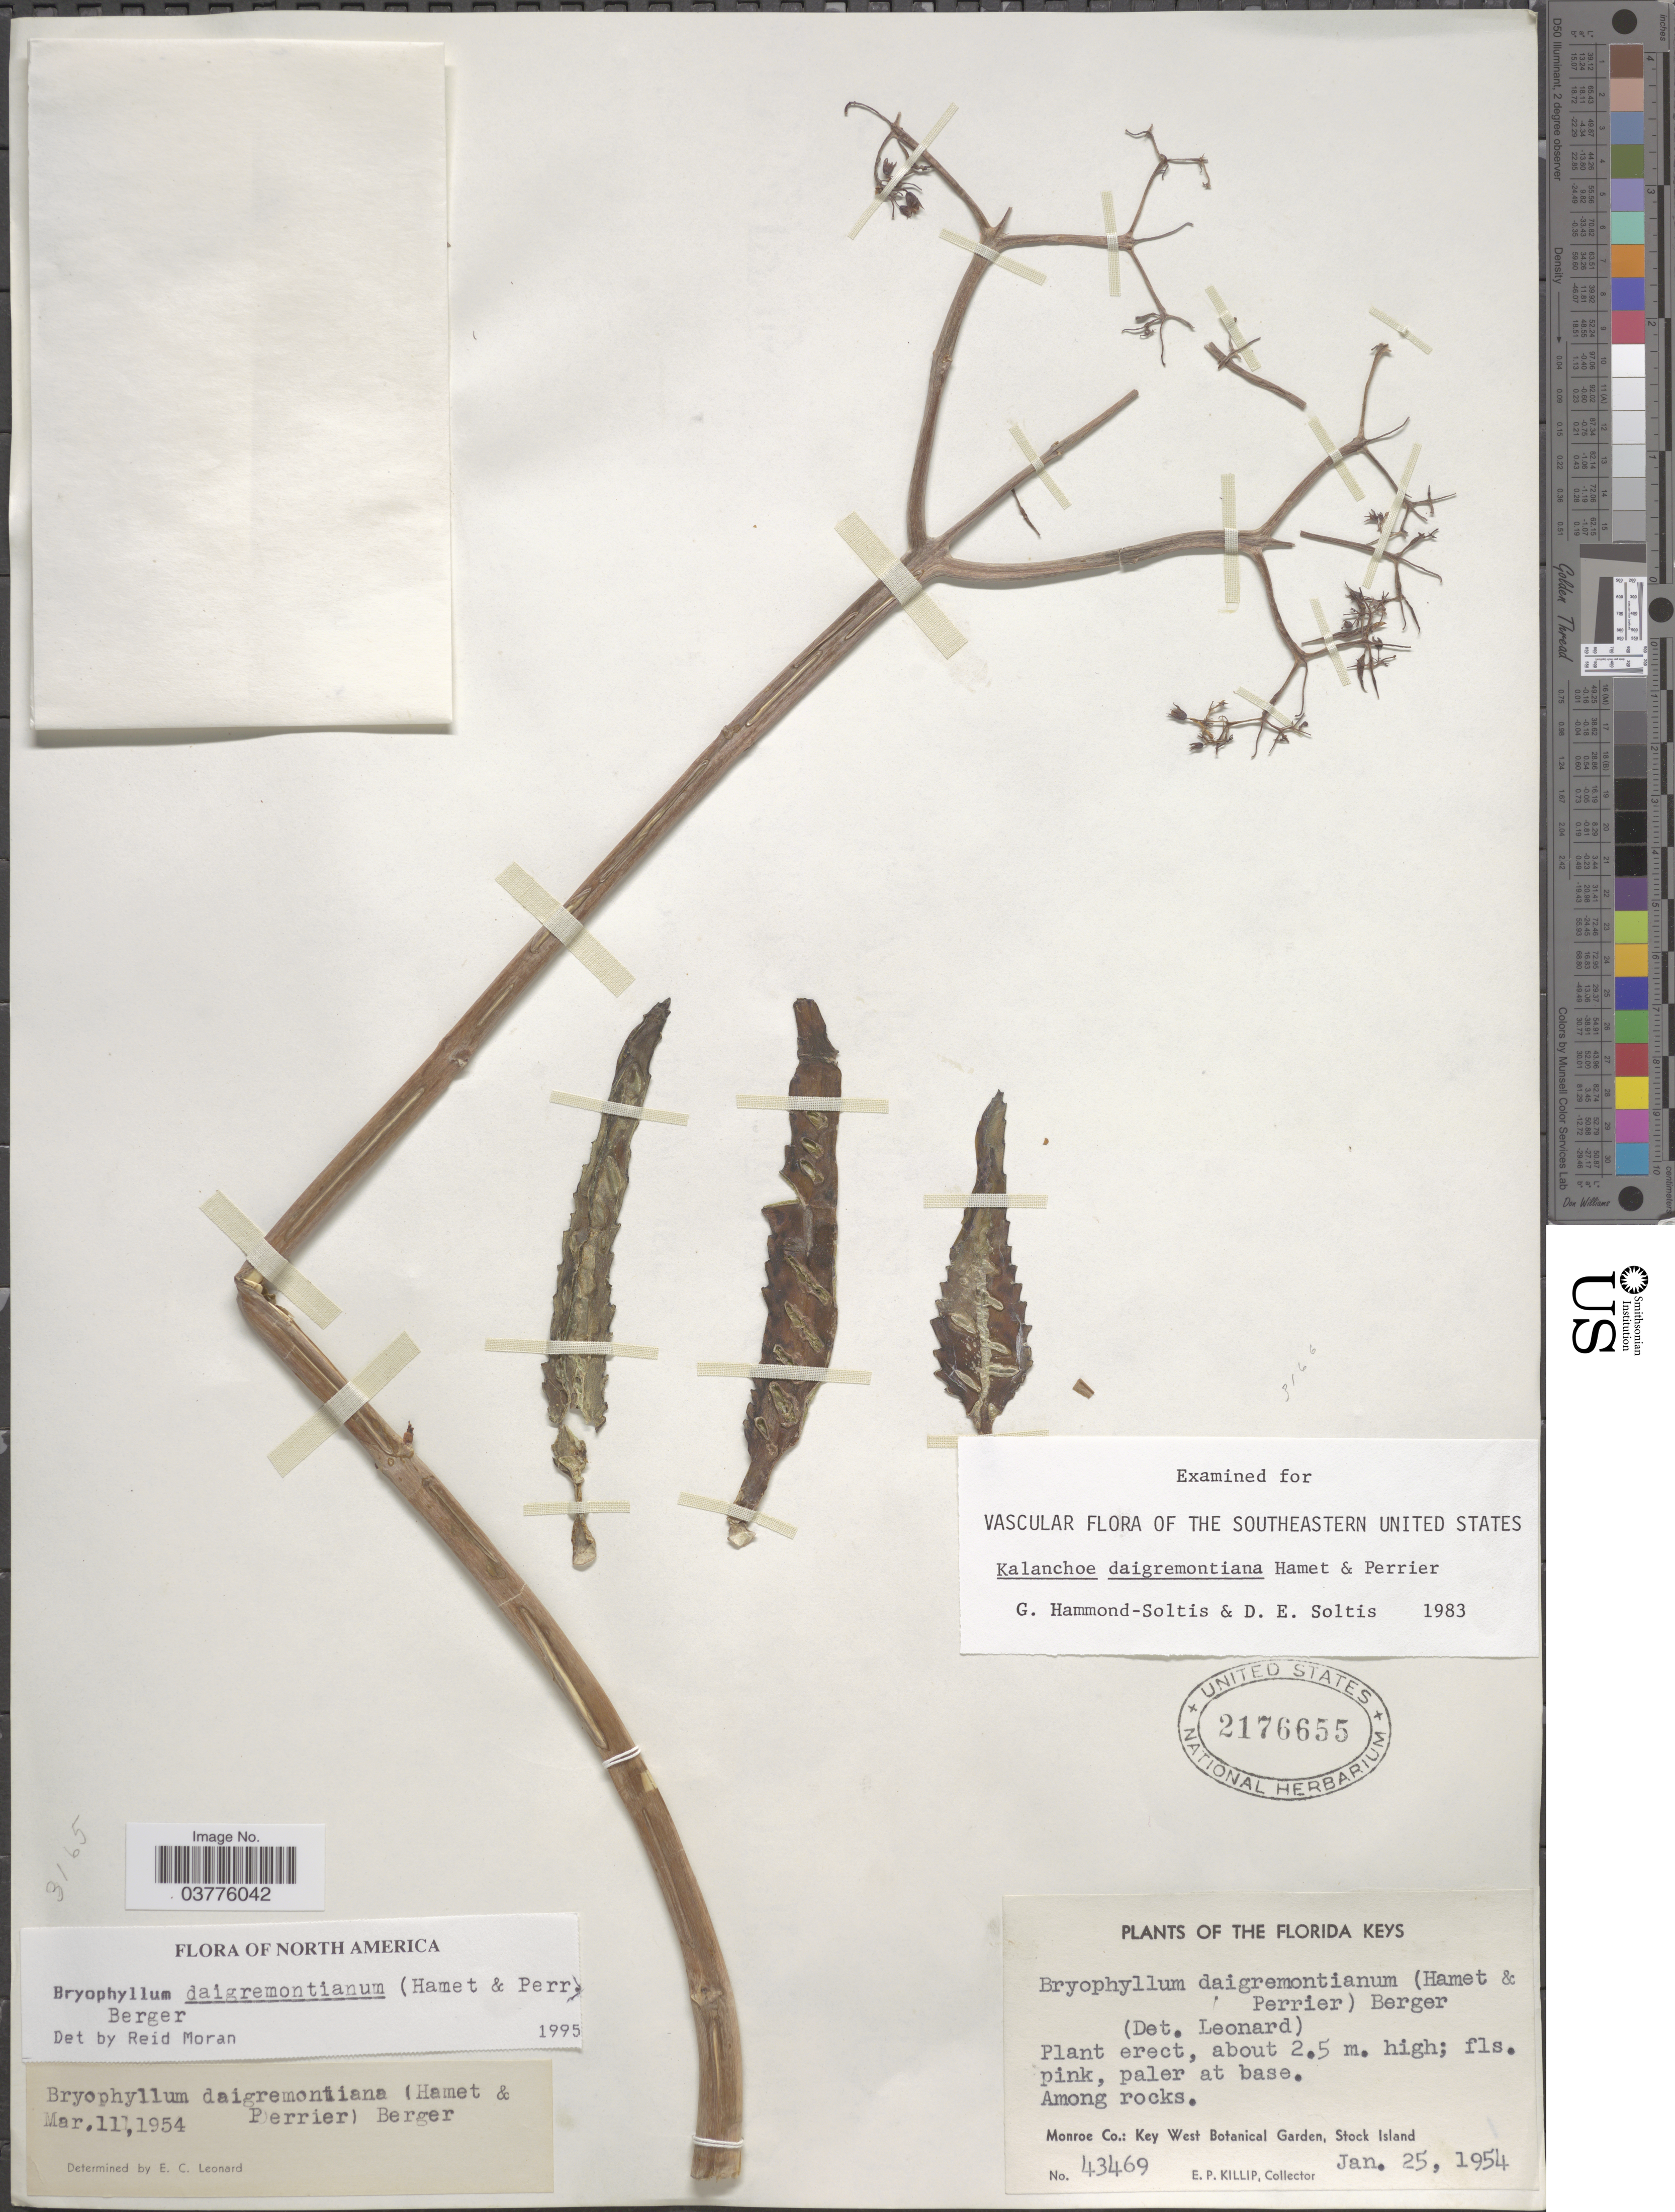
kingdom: Plantae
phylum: Tracheophyta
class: Magnoliopsida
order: Saxifragales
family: Crassulaceae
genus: Kalanchoe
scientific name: Kalanchoe daigremontiana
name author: Raym.-Hamet & H. Perrier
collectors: E. P. Killip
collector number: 43469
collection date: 1954-01-25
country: United States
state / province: Florida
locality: The Florida Keys. Monroe Co.: Key West Botanical Garden, Stock Island.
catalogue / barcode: US 2176655